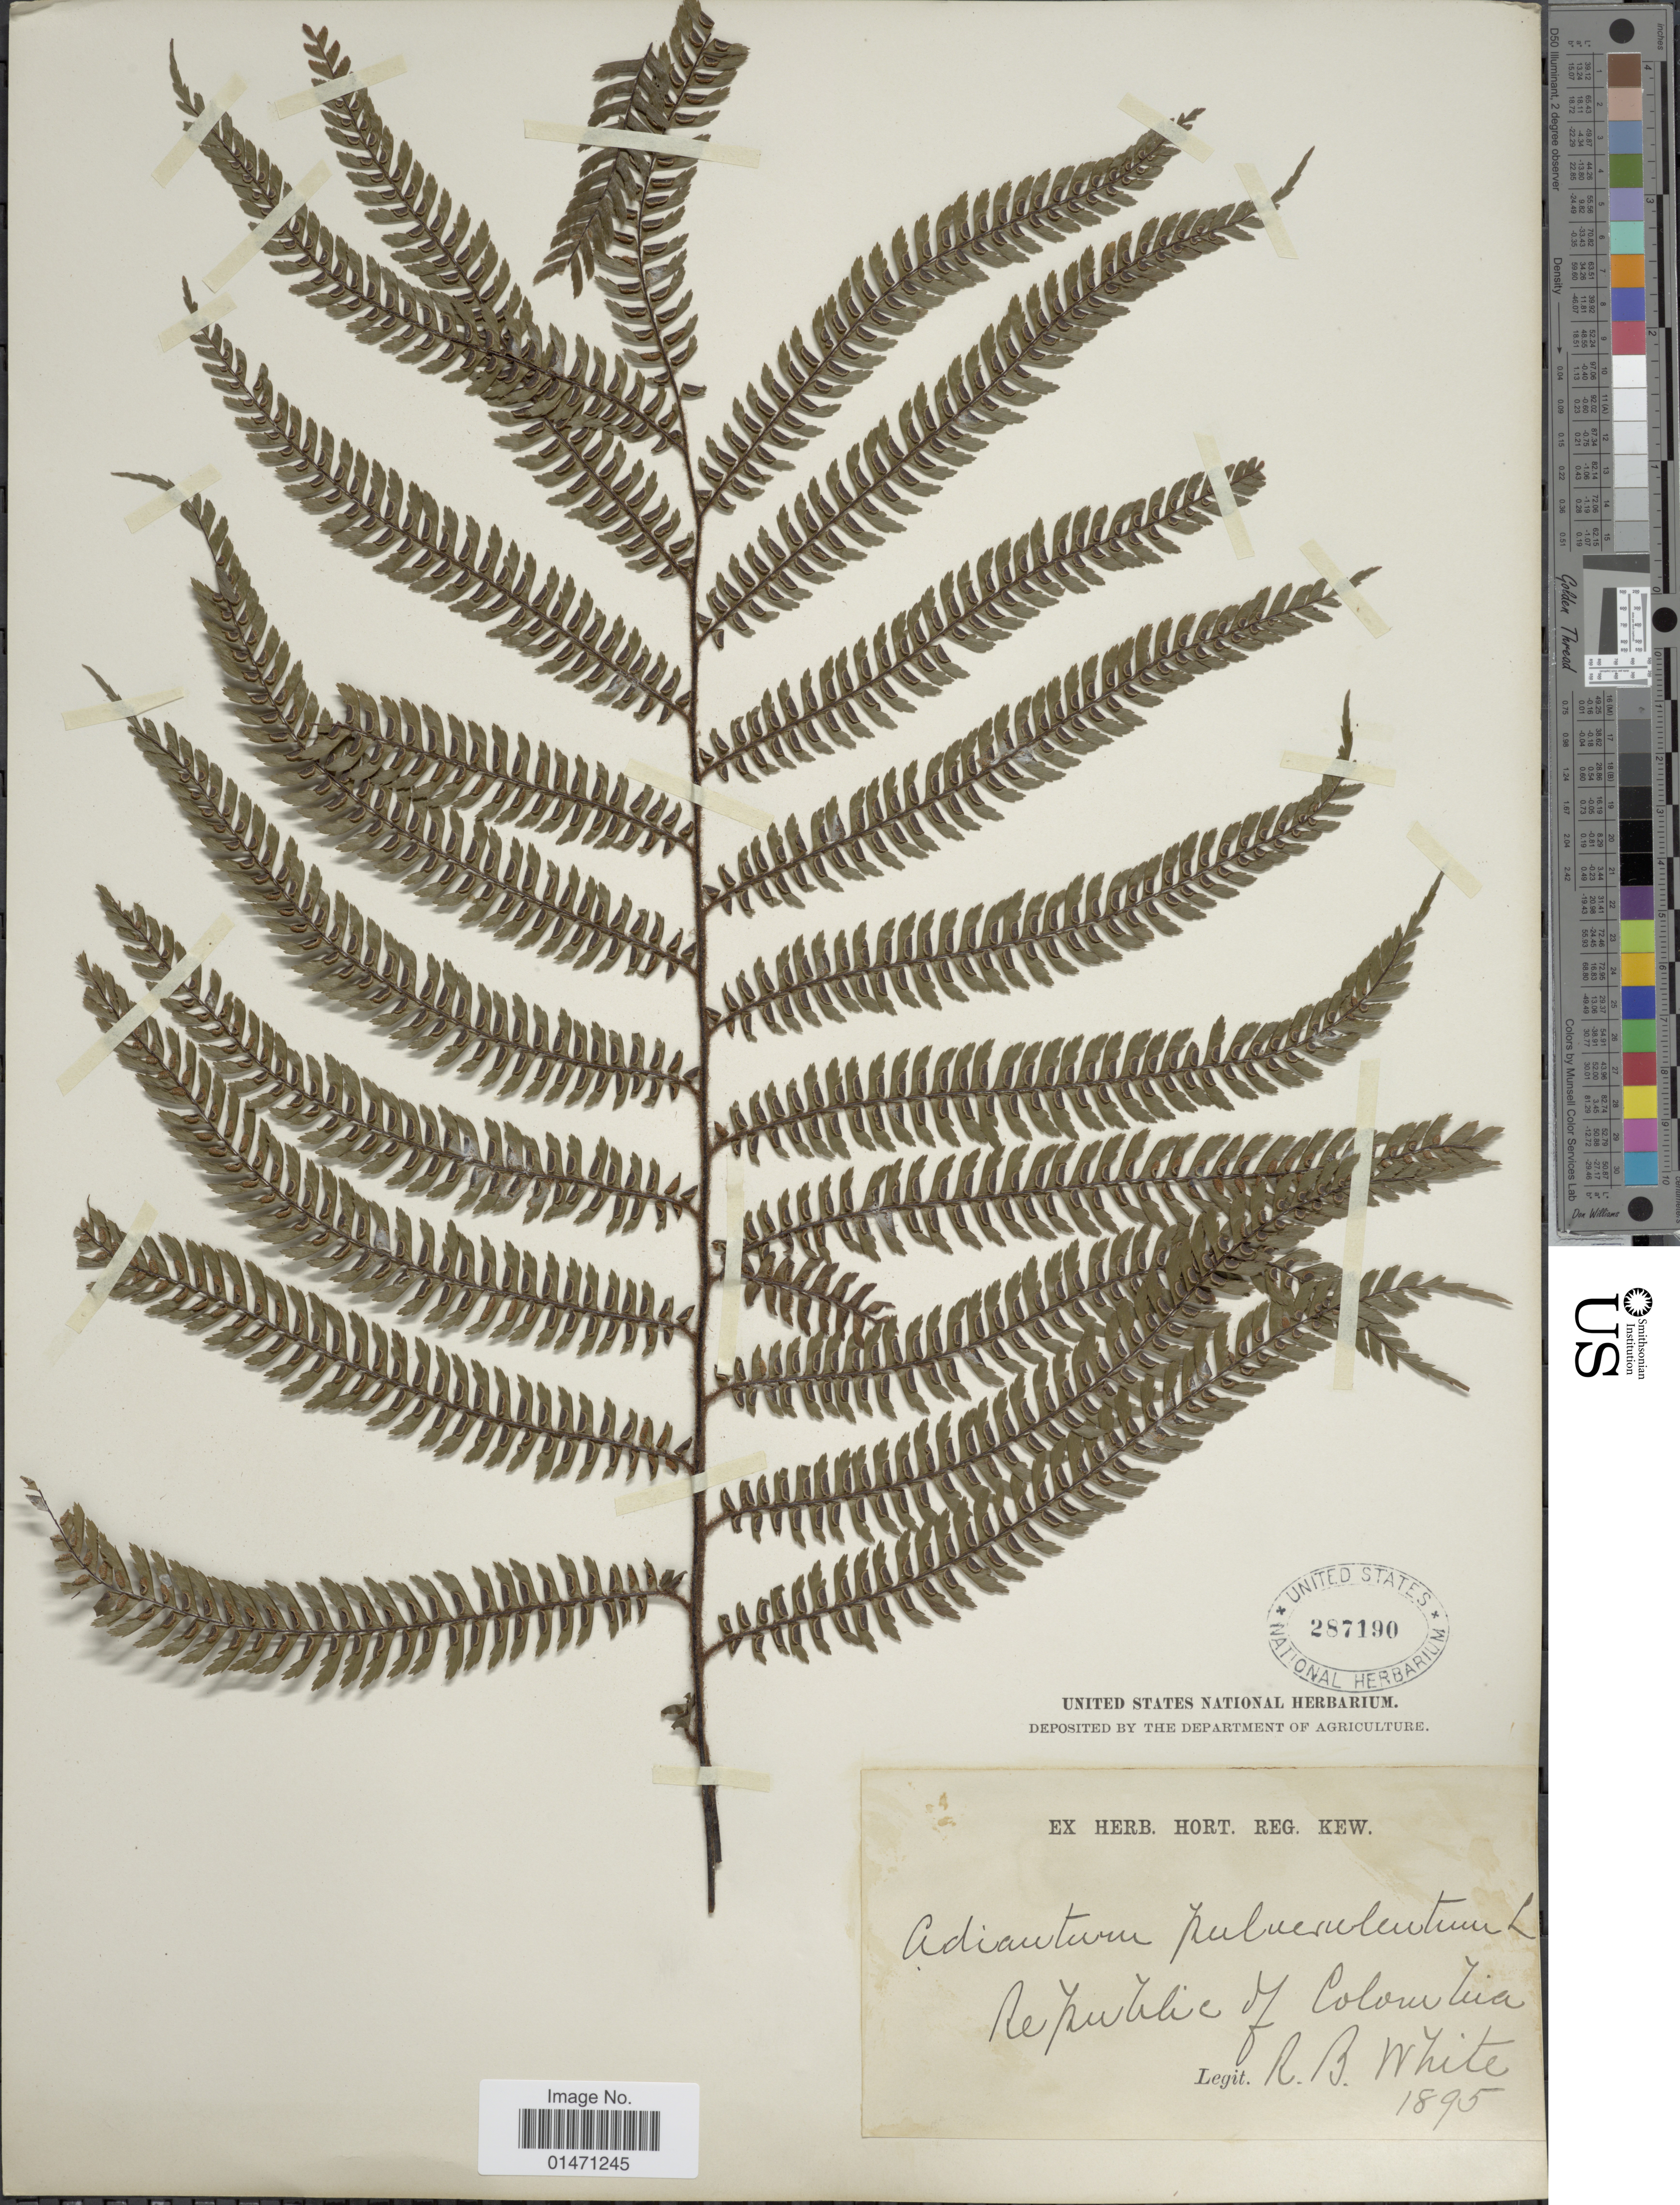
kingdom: Plantae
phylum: Tracheophyta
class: Polypodiopsida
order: Polypodiales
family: Pteridaceae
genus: Adiantum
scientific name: Adiantum pulverulentum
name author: L.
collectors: R. B. White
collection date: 1895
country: Colombia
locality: Republic of Colombia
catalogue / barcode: US 287190